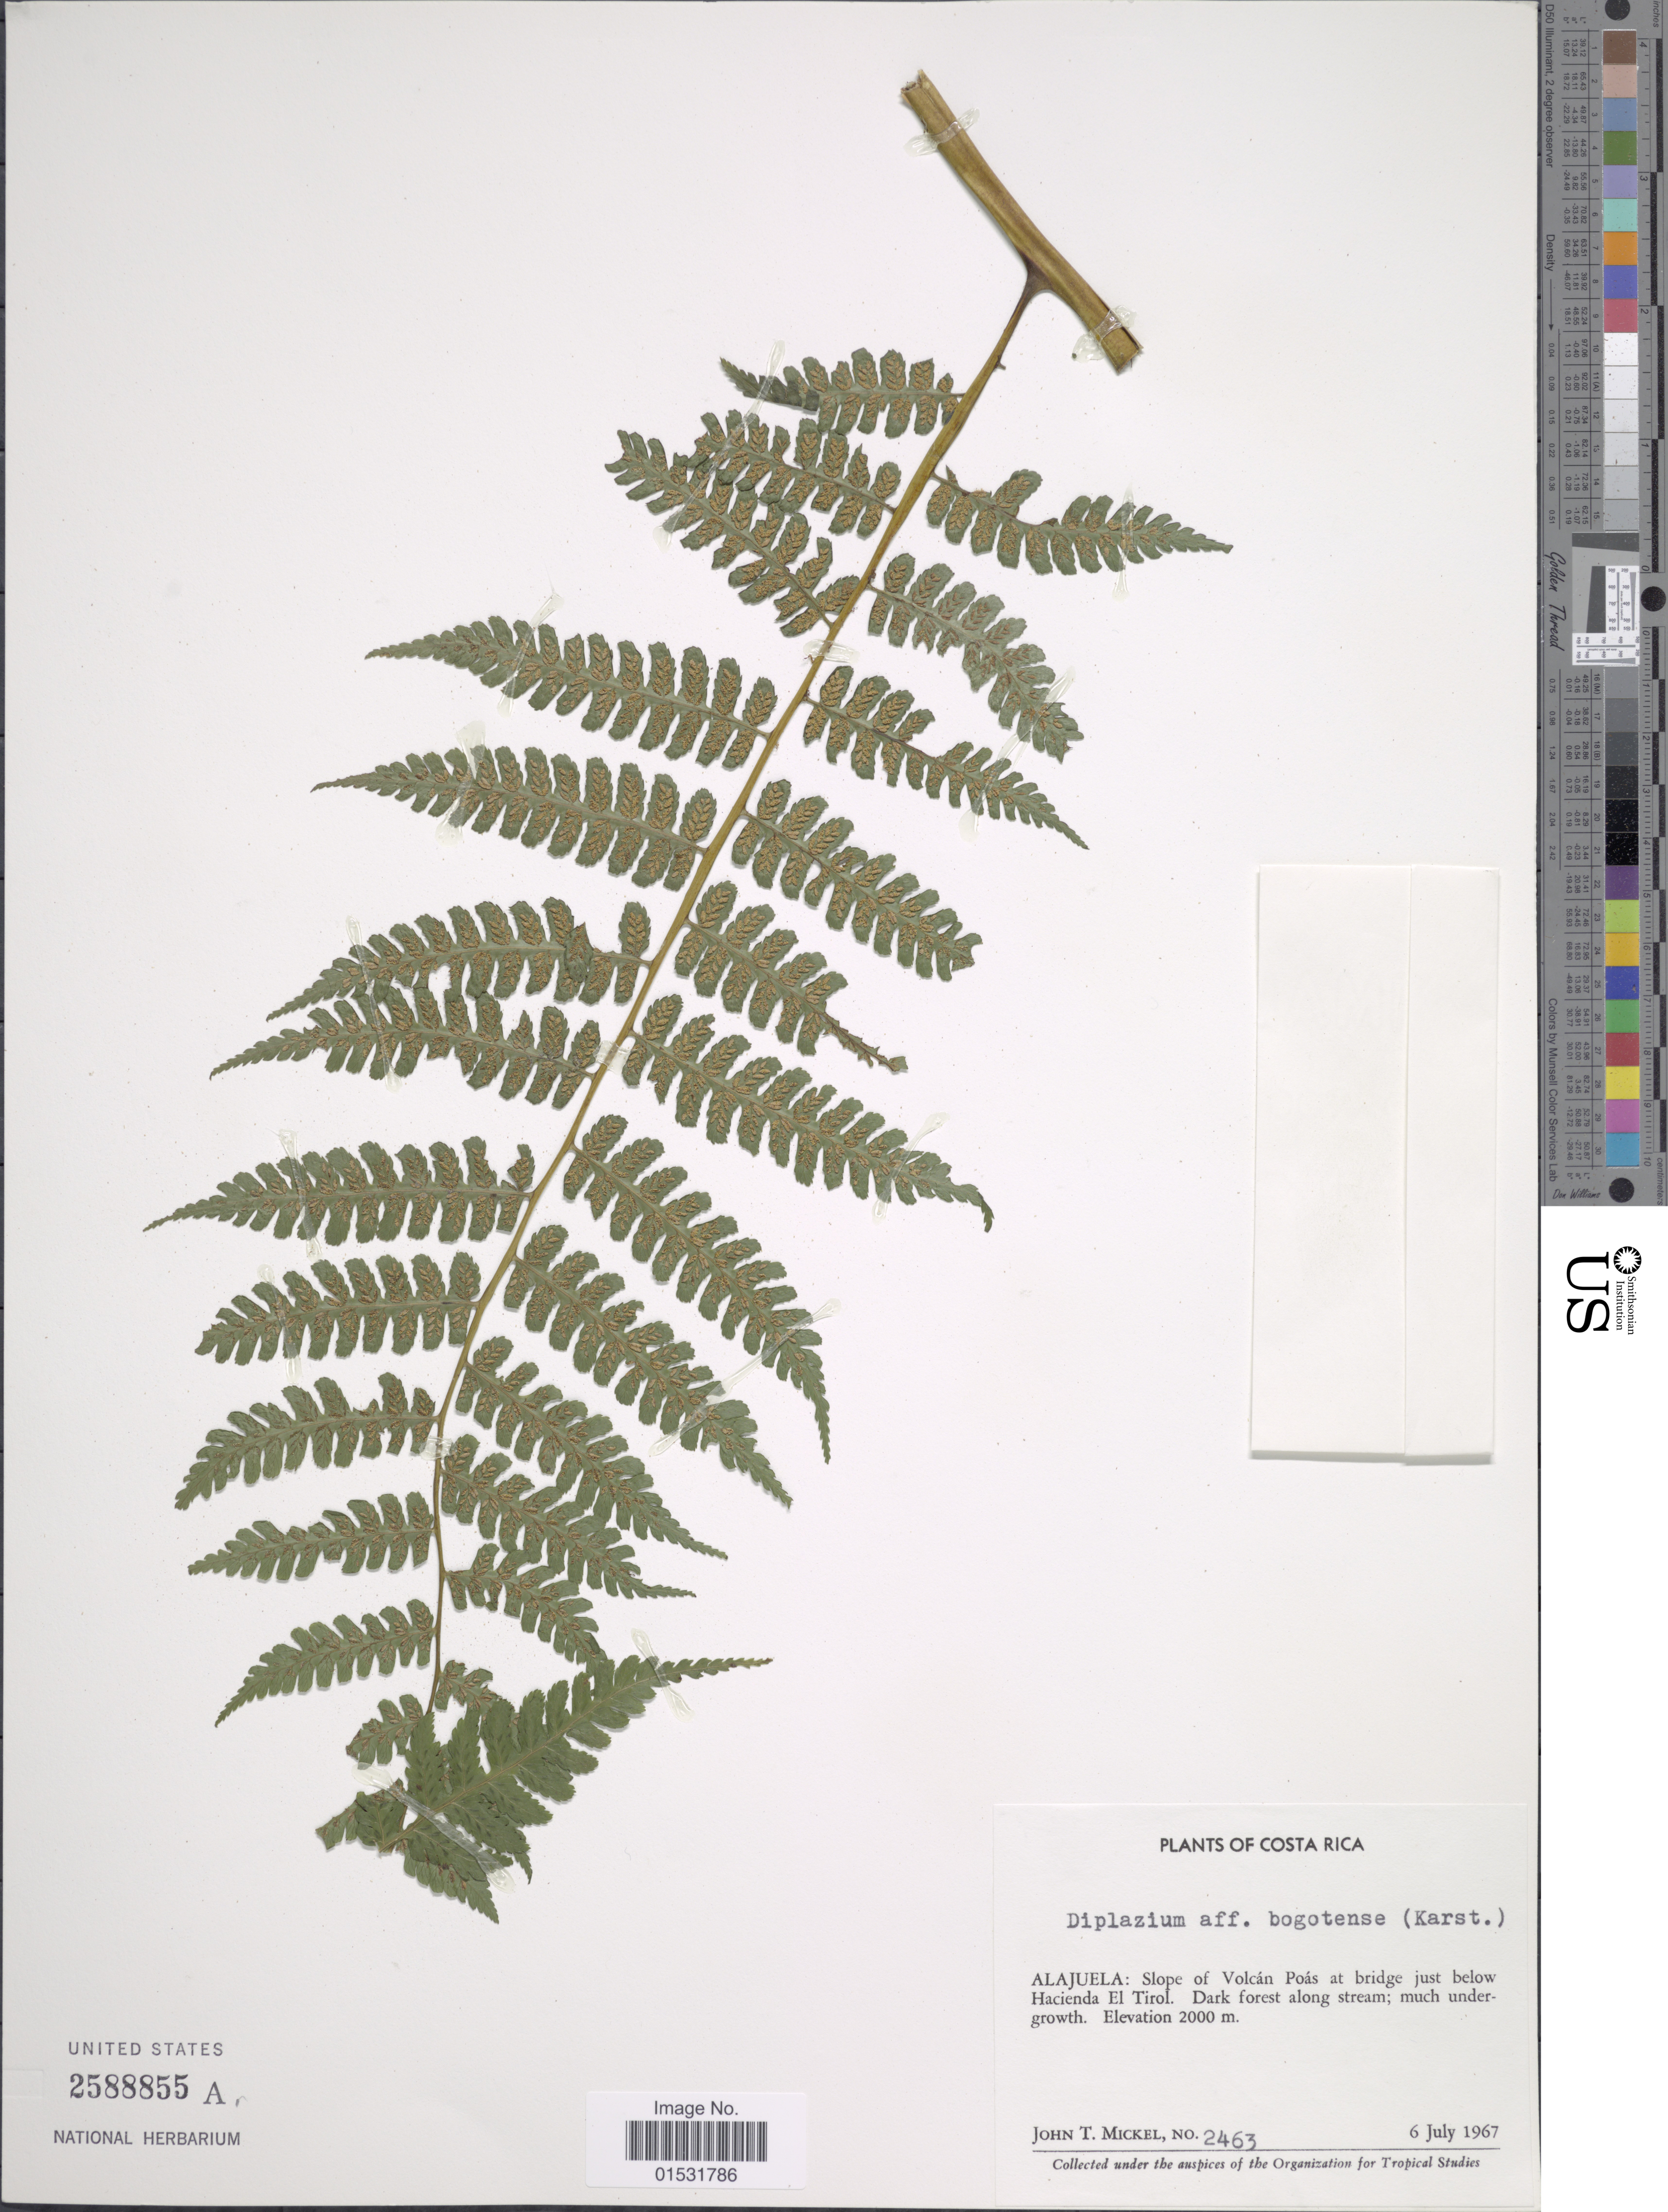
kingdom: Plantae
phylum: Tracheophyta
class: Polypodiopsida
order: Polypodiales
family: Athyriaceae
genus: Diplazium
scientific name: Diplazium hians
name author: Kunze ex Klotzsch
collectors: J. T. Mickel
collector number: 2363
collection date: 1967-07-06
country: Costa Rica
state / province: Alajuela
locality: Slope of Volcan Poas at bridge just below Hacienda El Tirol.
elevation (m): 2000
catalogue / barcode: US 2588855A